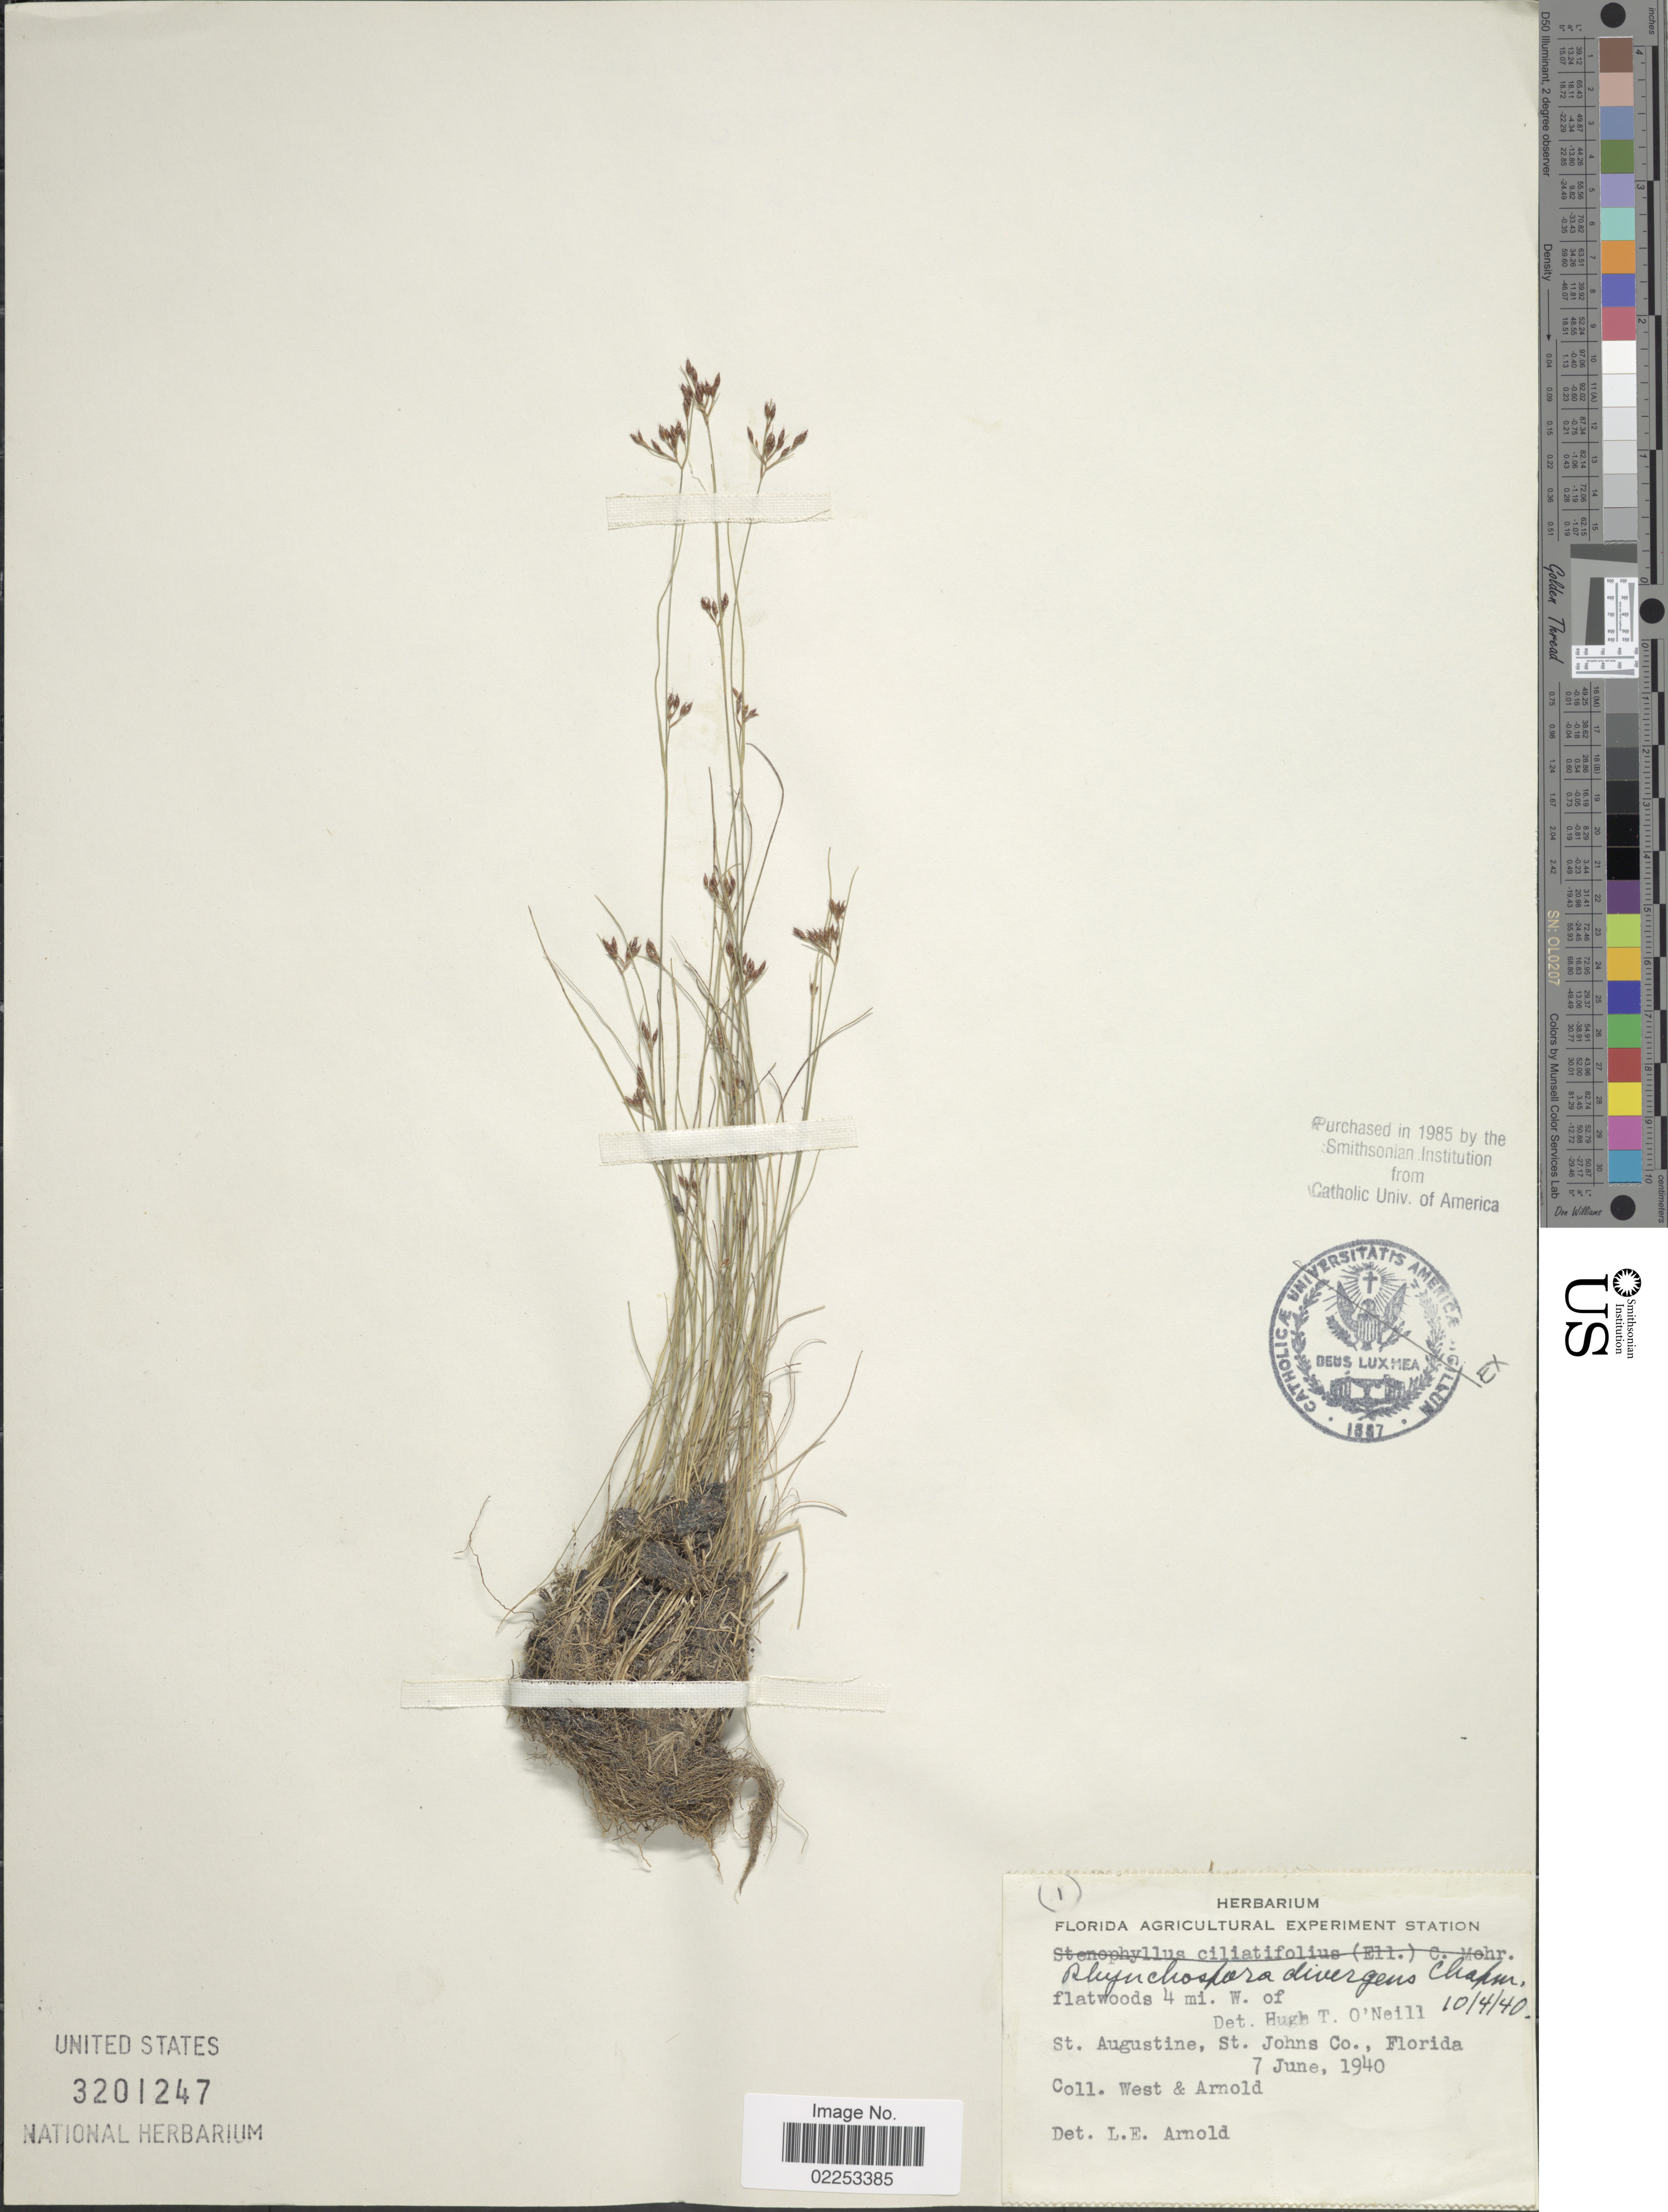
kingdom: Plantae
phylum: Tracheophyta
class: Liliopsida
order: Poales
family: Cyperaceae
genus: Rhynchospora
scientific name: Rhynchospora divergens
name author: Chapm. ex M.A. Curtis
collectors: -. West & -. Arnold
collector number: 1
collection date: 1940-06-07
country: United States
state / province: Florida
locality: Flatwoods 4 mi W of St Augustine, St Johns Co.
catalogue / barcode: US 3201247